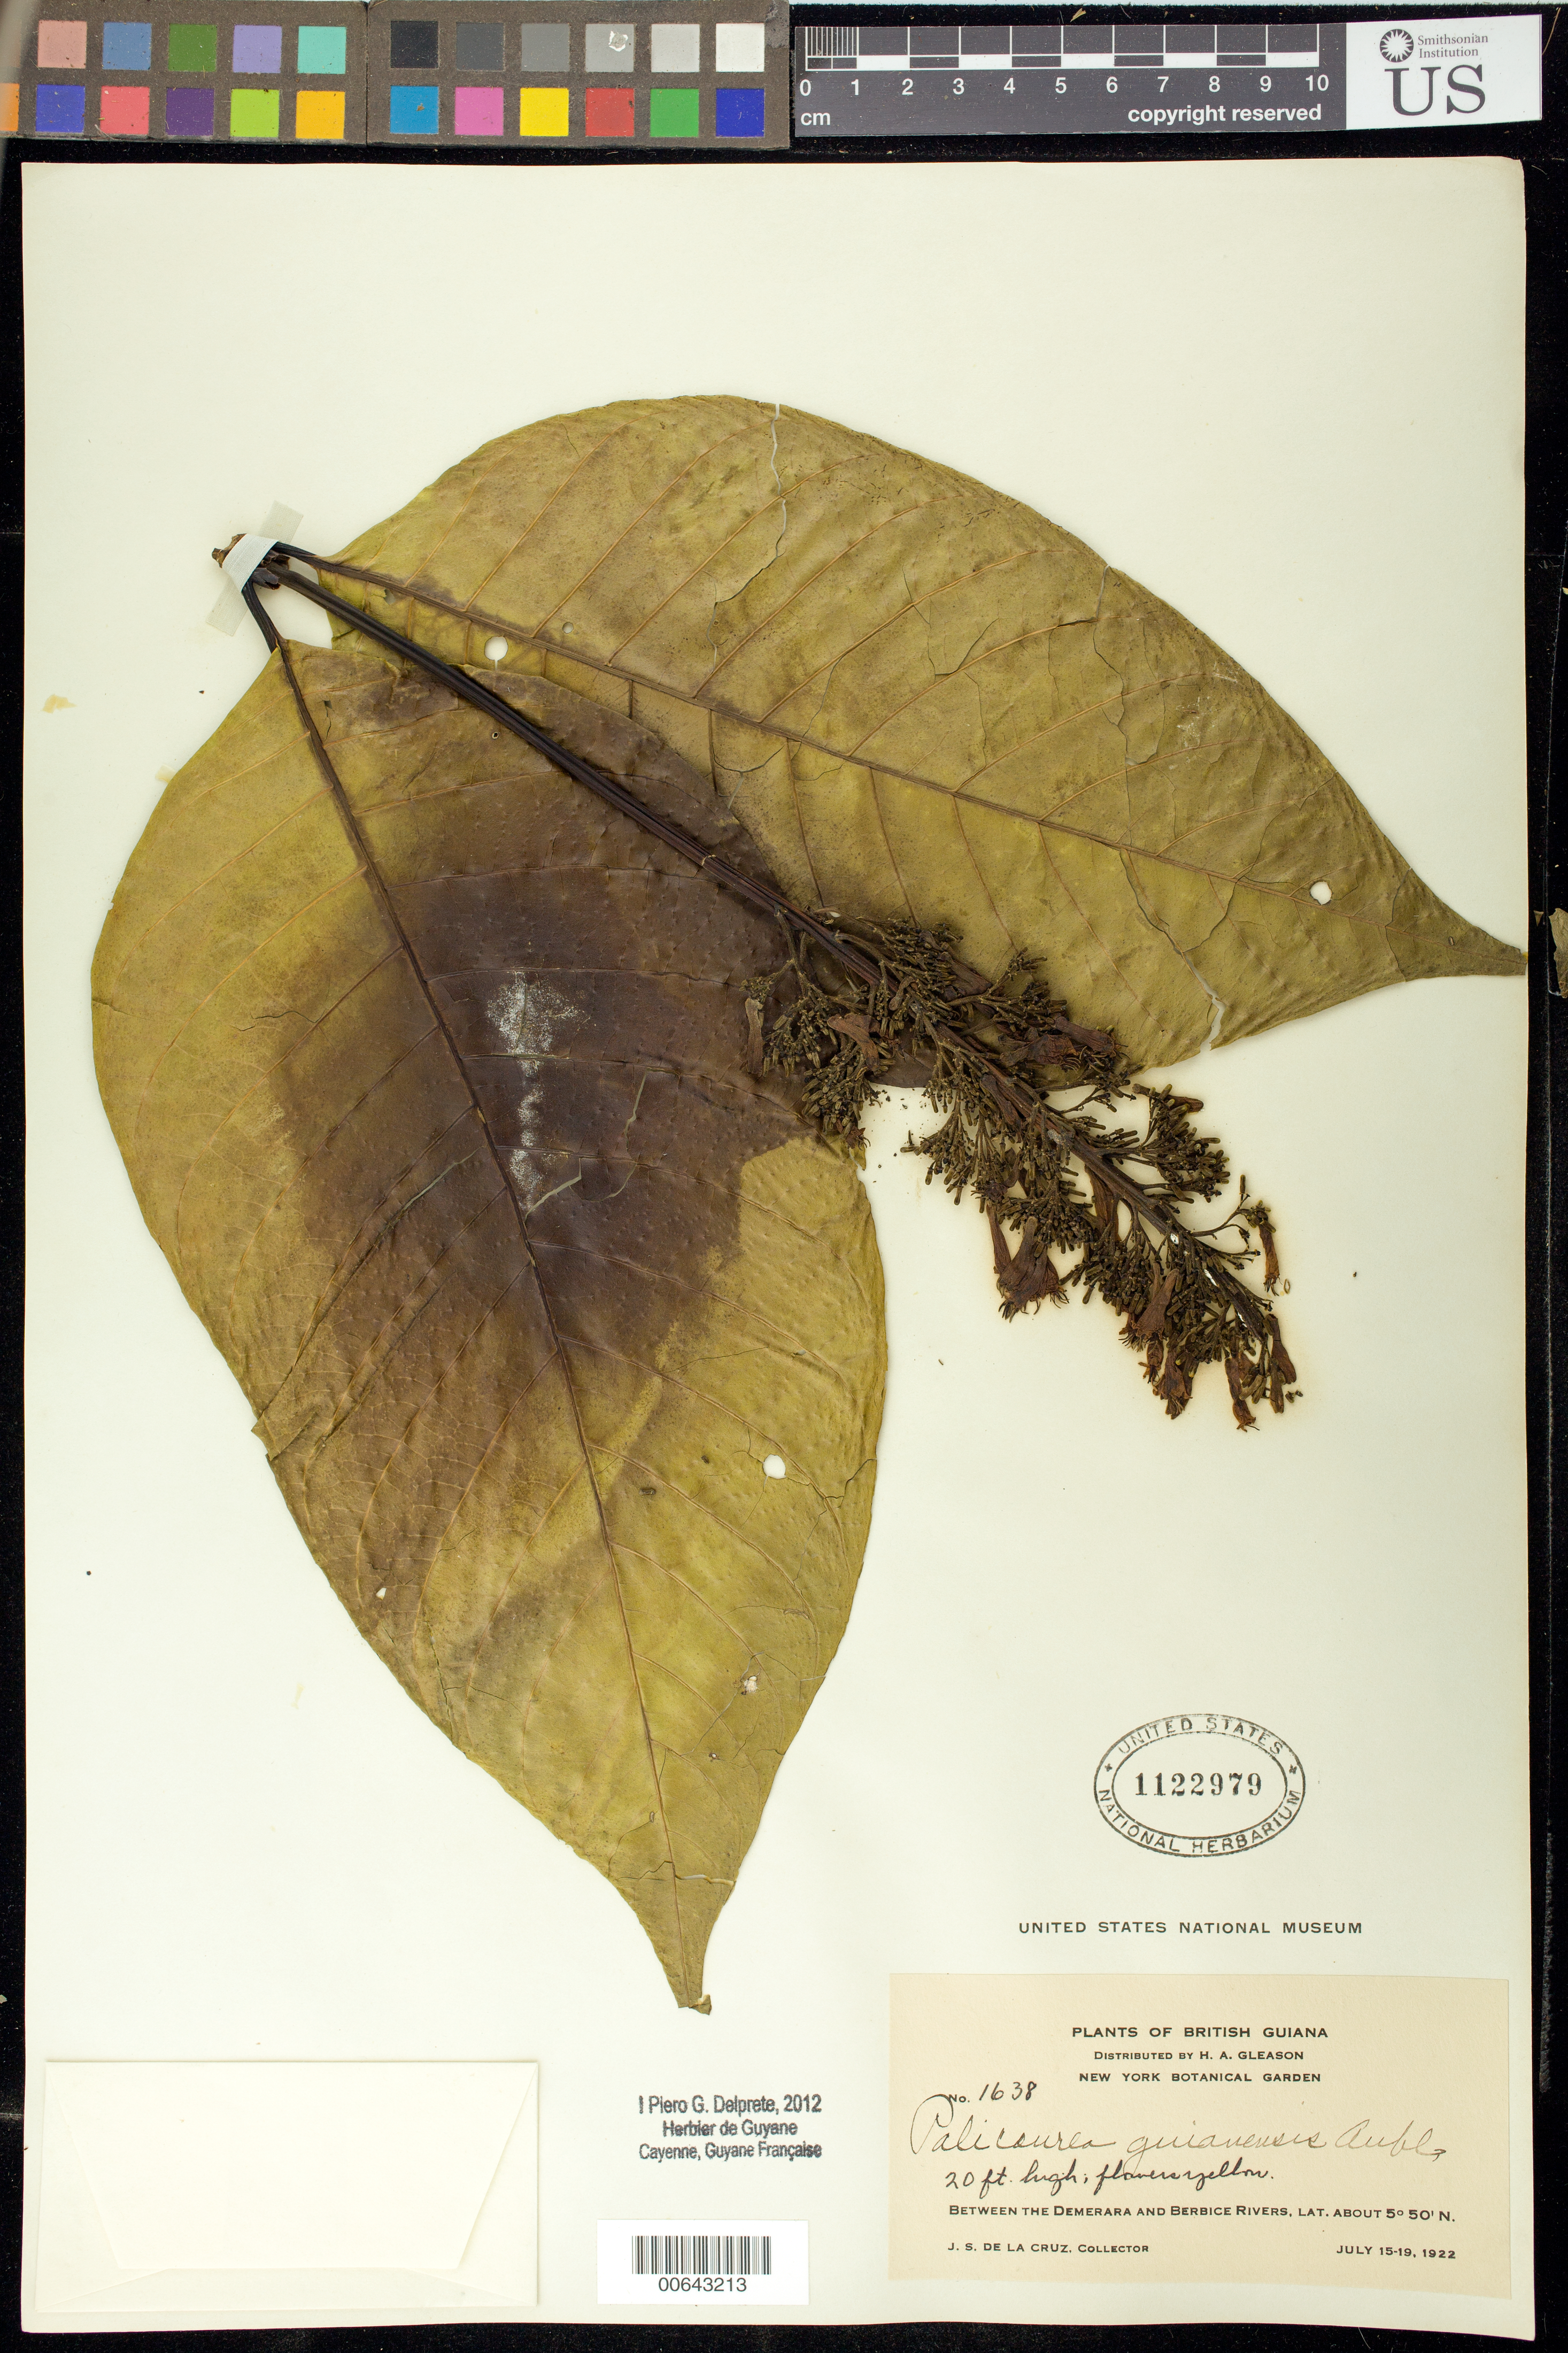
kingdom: Plantae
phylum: Tracheophyta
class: Magnoliopsida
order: Gentianales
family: Rubiaceae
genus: Palicourea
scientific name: Palicourea guianensis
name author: Aubl.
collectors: J. S. de la Cruz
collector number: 1638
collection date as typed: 15-Jul-22 to 19-Jul-22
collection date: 1922-07-15/1922-07-19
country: Guyana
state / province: U. Demerara-Berbice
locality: Demerara River to the Berbice River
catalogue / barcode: US 1122979